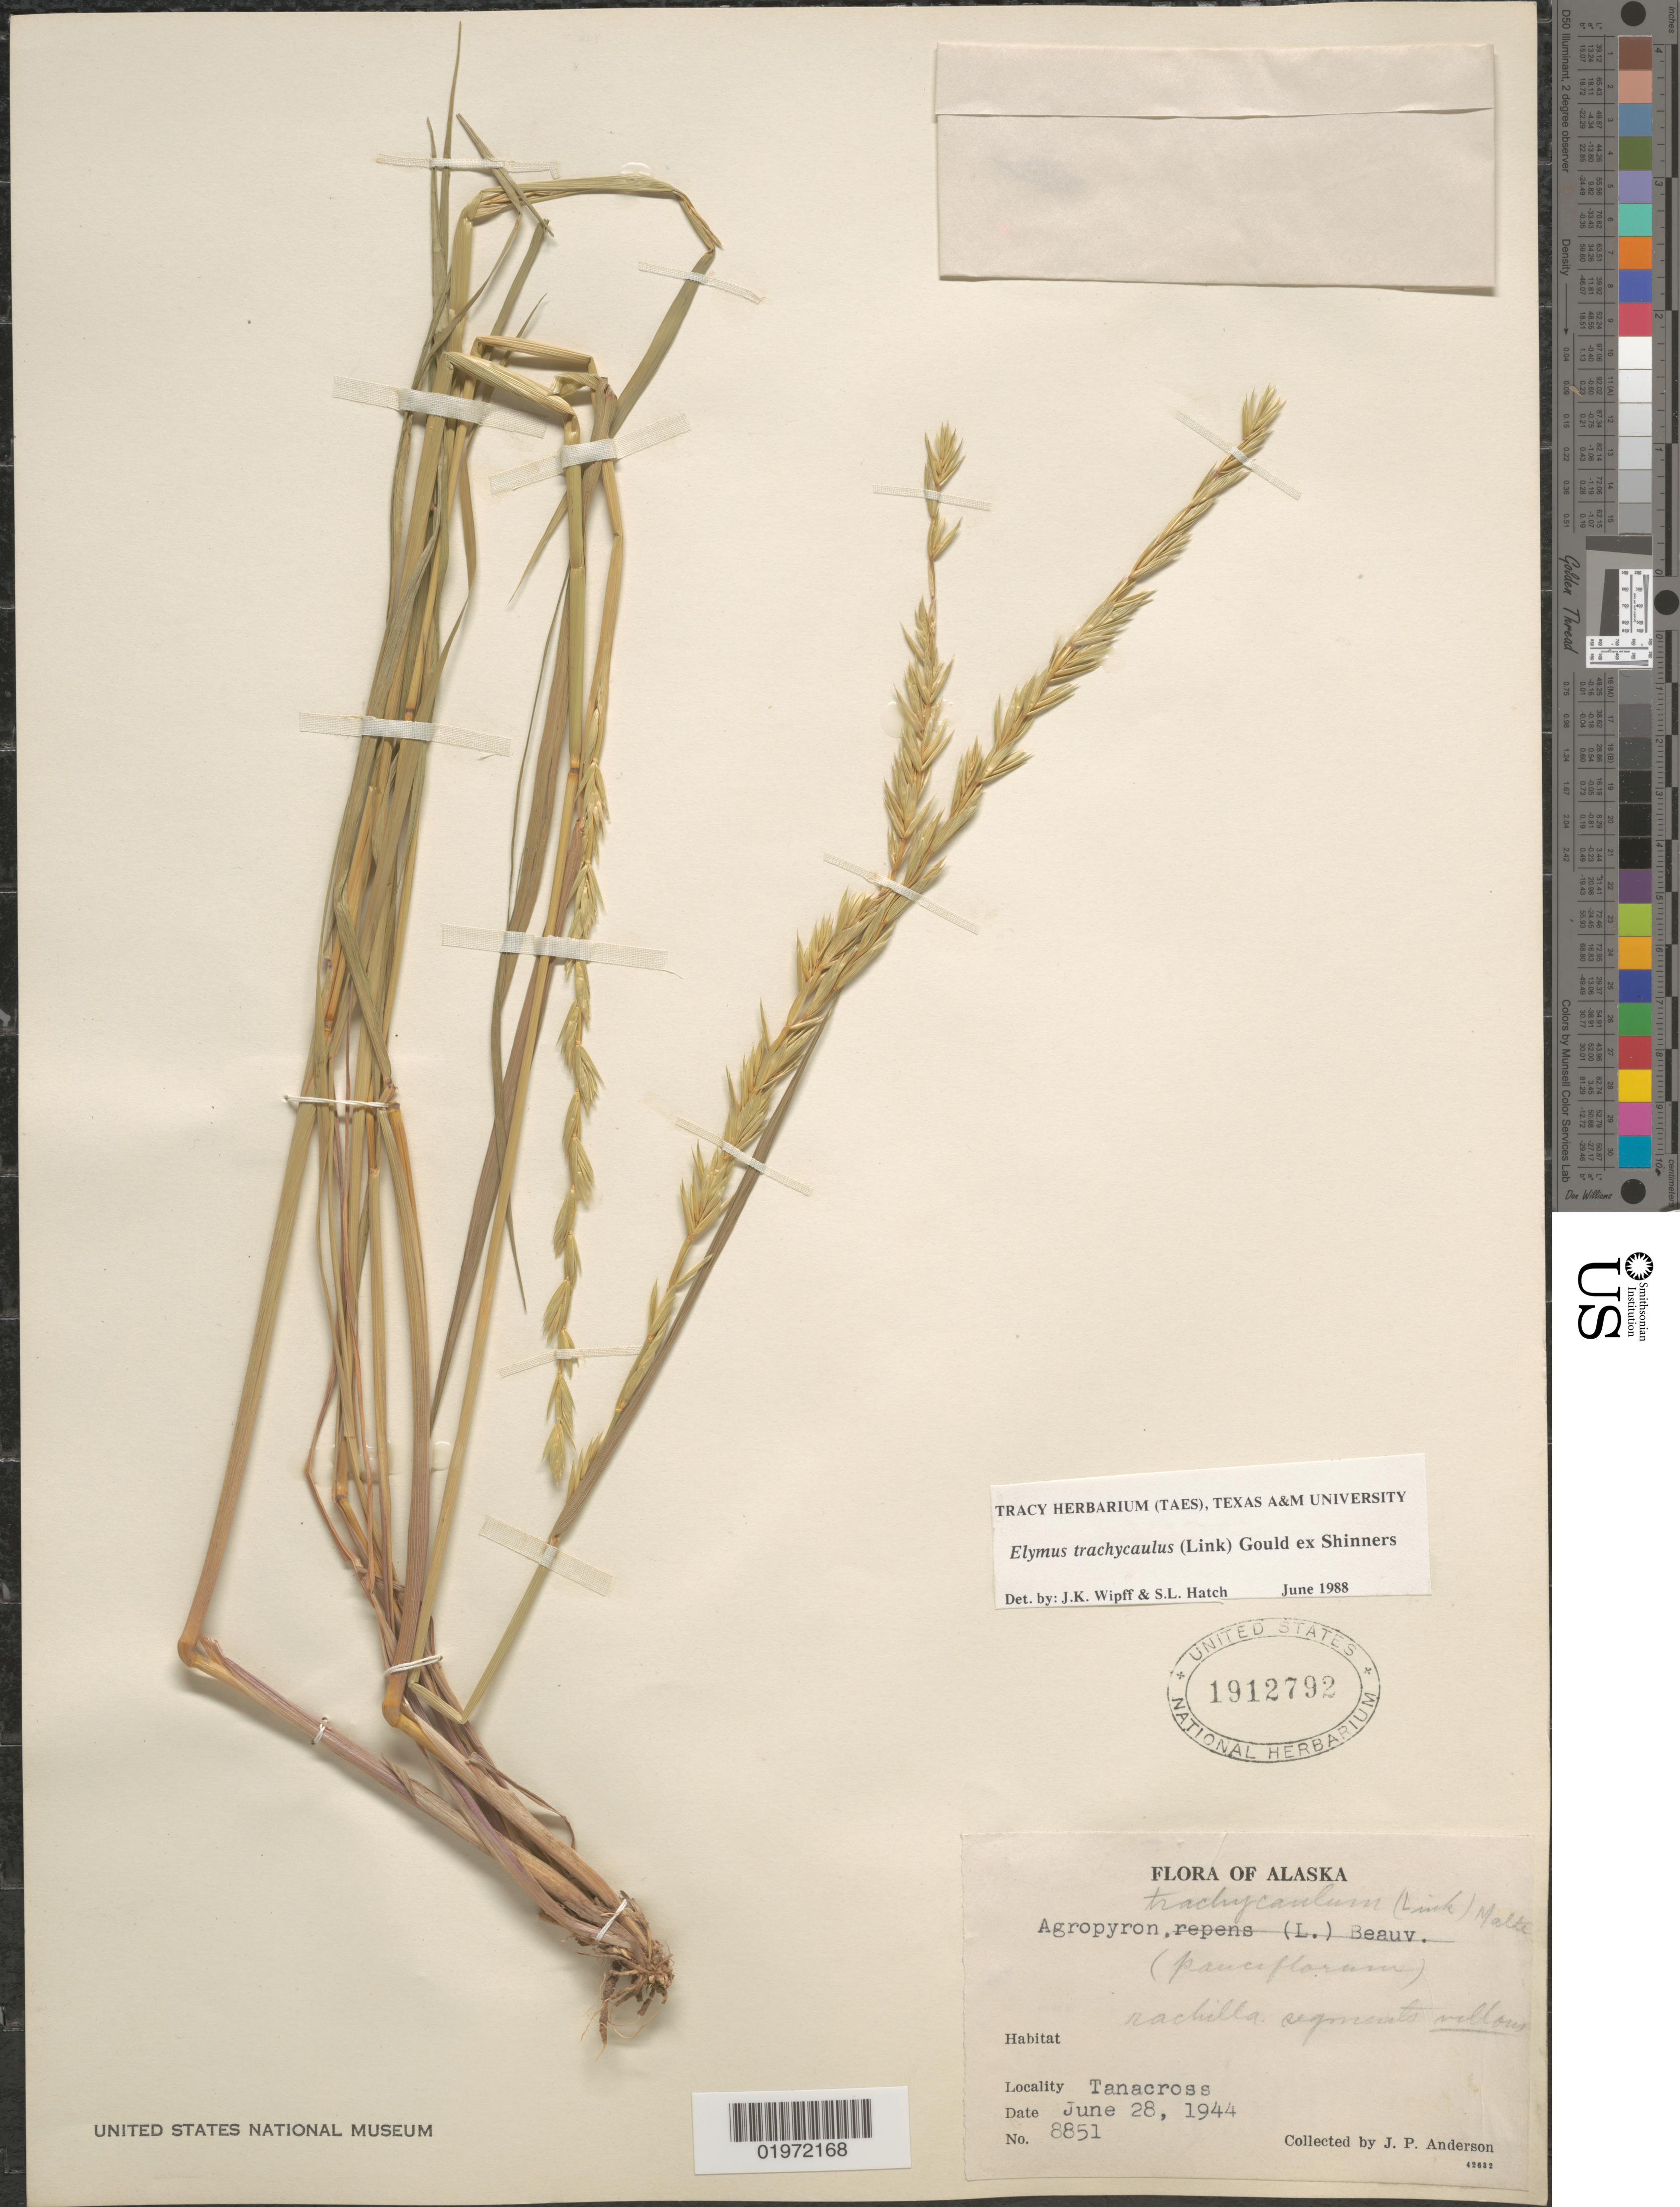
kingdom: Plantae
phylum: Tracheophyta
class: Liliopsida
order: Poales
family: Poaceae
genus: Elymus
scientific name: Elymus trachycaulus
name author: (Link) Gould ex Shinners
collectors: J. P. Anderson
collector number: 8851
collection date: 1944-06-28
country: United States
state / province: Alaska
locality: Tanacross.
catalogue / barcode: US 1912792